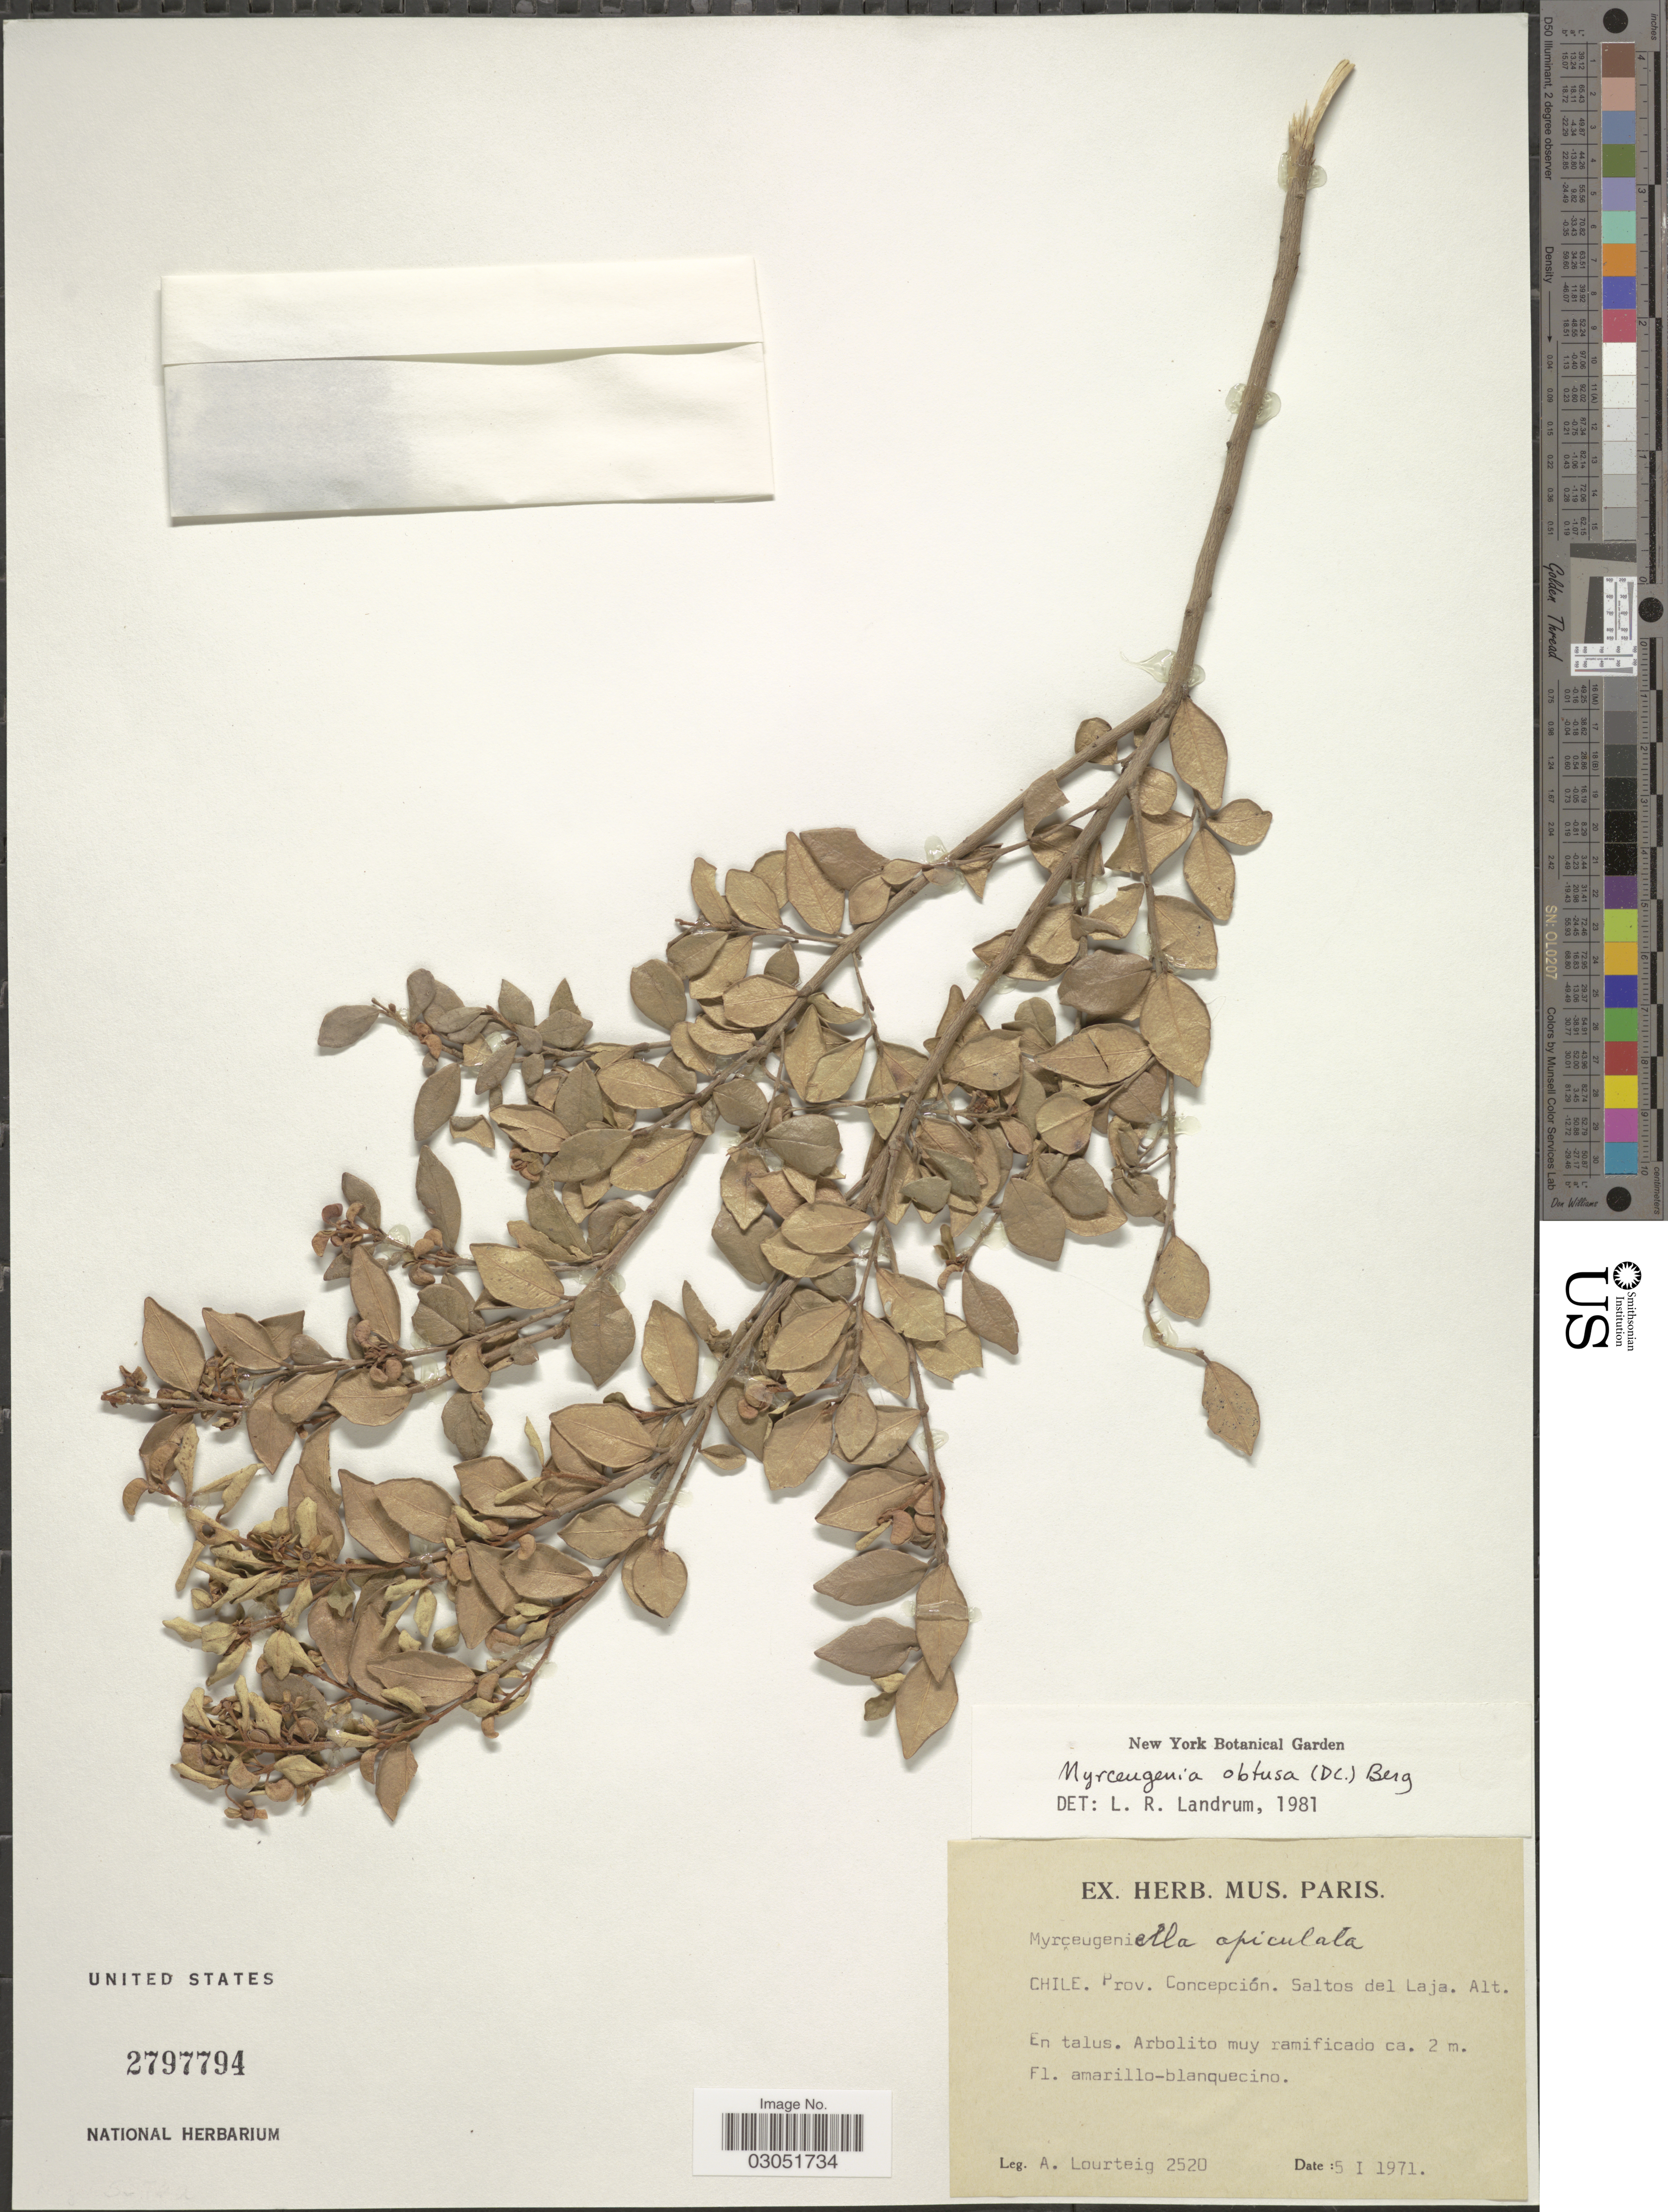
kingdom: Plantae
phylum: Tracheophyta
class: Magnoliopsida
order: Myrtales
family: Myrtaceae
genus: Myrceugenia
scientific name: Myrceugenia obtusa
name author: O. Berg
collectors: A. Lourteig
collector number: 2520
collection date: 1971-01-05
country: Paraguay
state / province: Concepcion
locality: Saltos del Laja.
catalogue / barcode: US 2797794